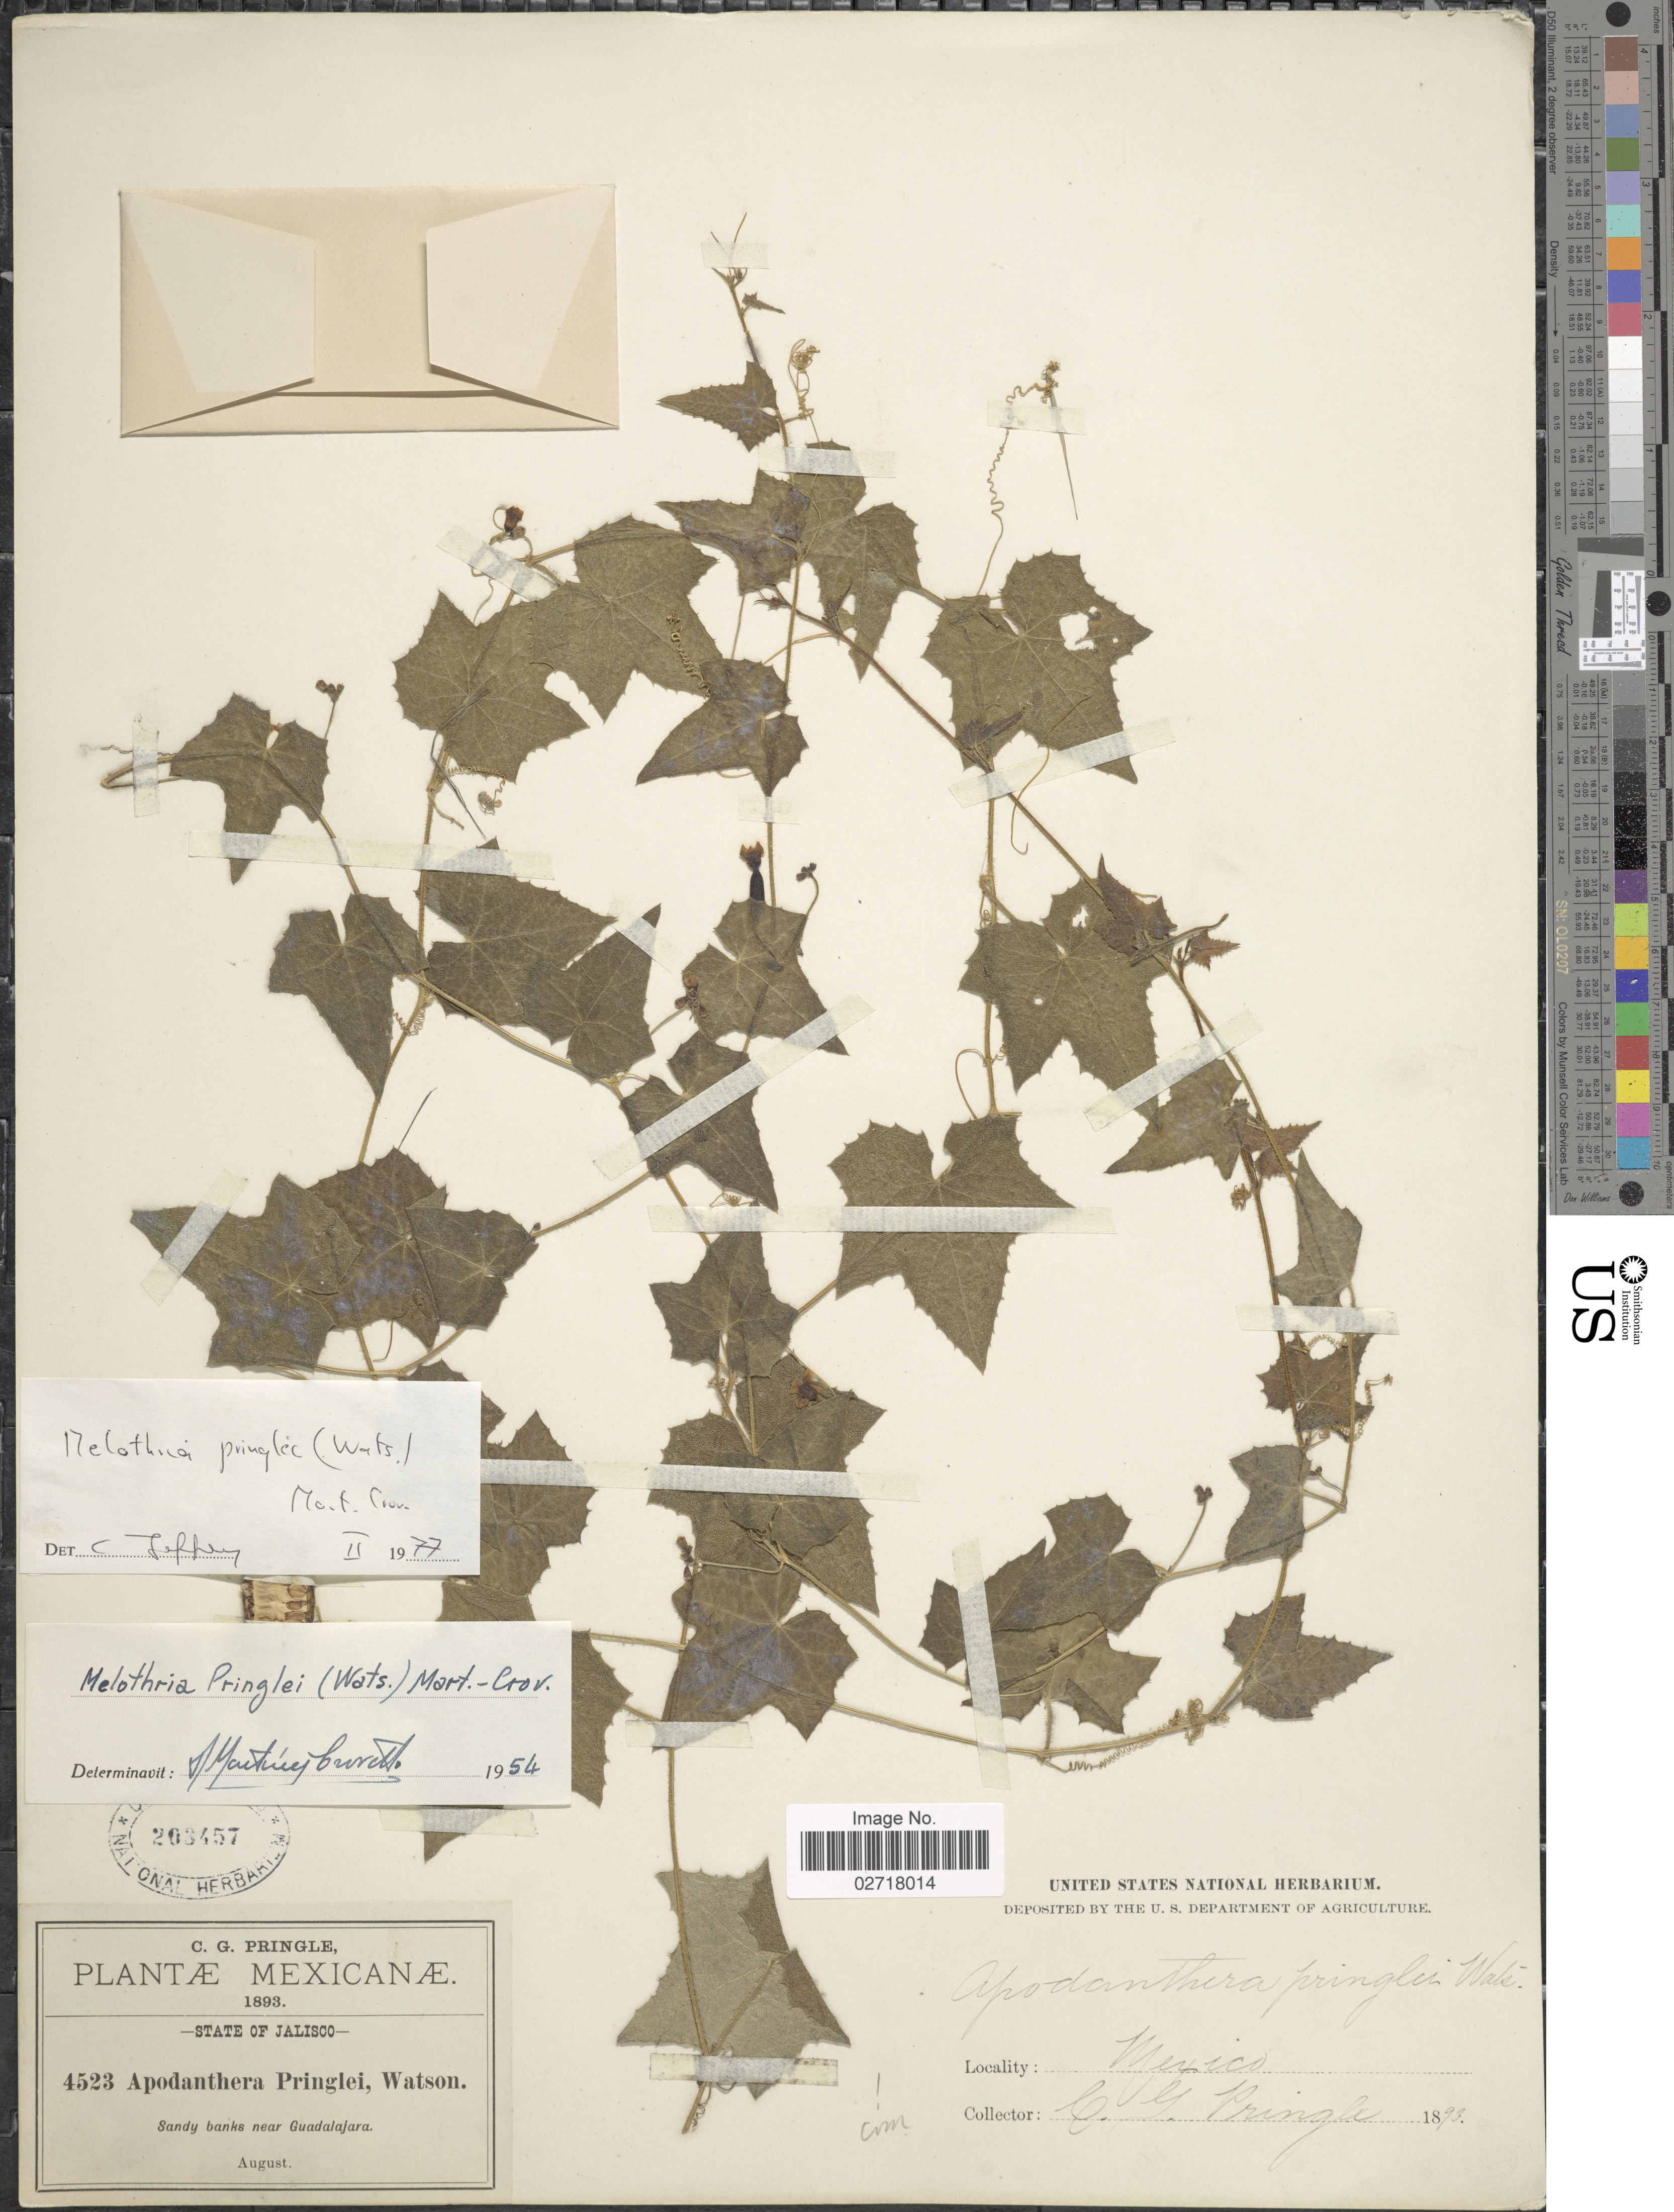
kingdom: Plantae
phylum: Tracheophyta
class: Magnoliopsida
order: Cucurbitales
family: Cucurbitaceae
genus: Melothria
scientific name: Melothria pringlei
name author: (S. Watson) Mart. Crov.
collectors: C. G. Pringle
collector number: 4523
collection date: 1893-08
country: Mexico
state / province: Jalisco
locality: Near Guadalajara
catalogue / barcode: US 263457